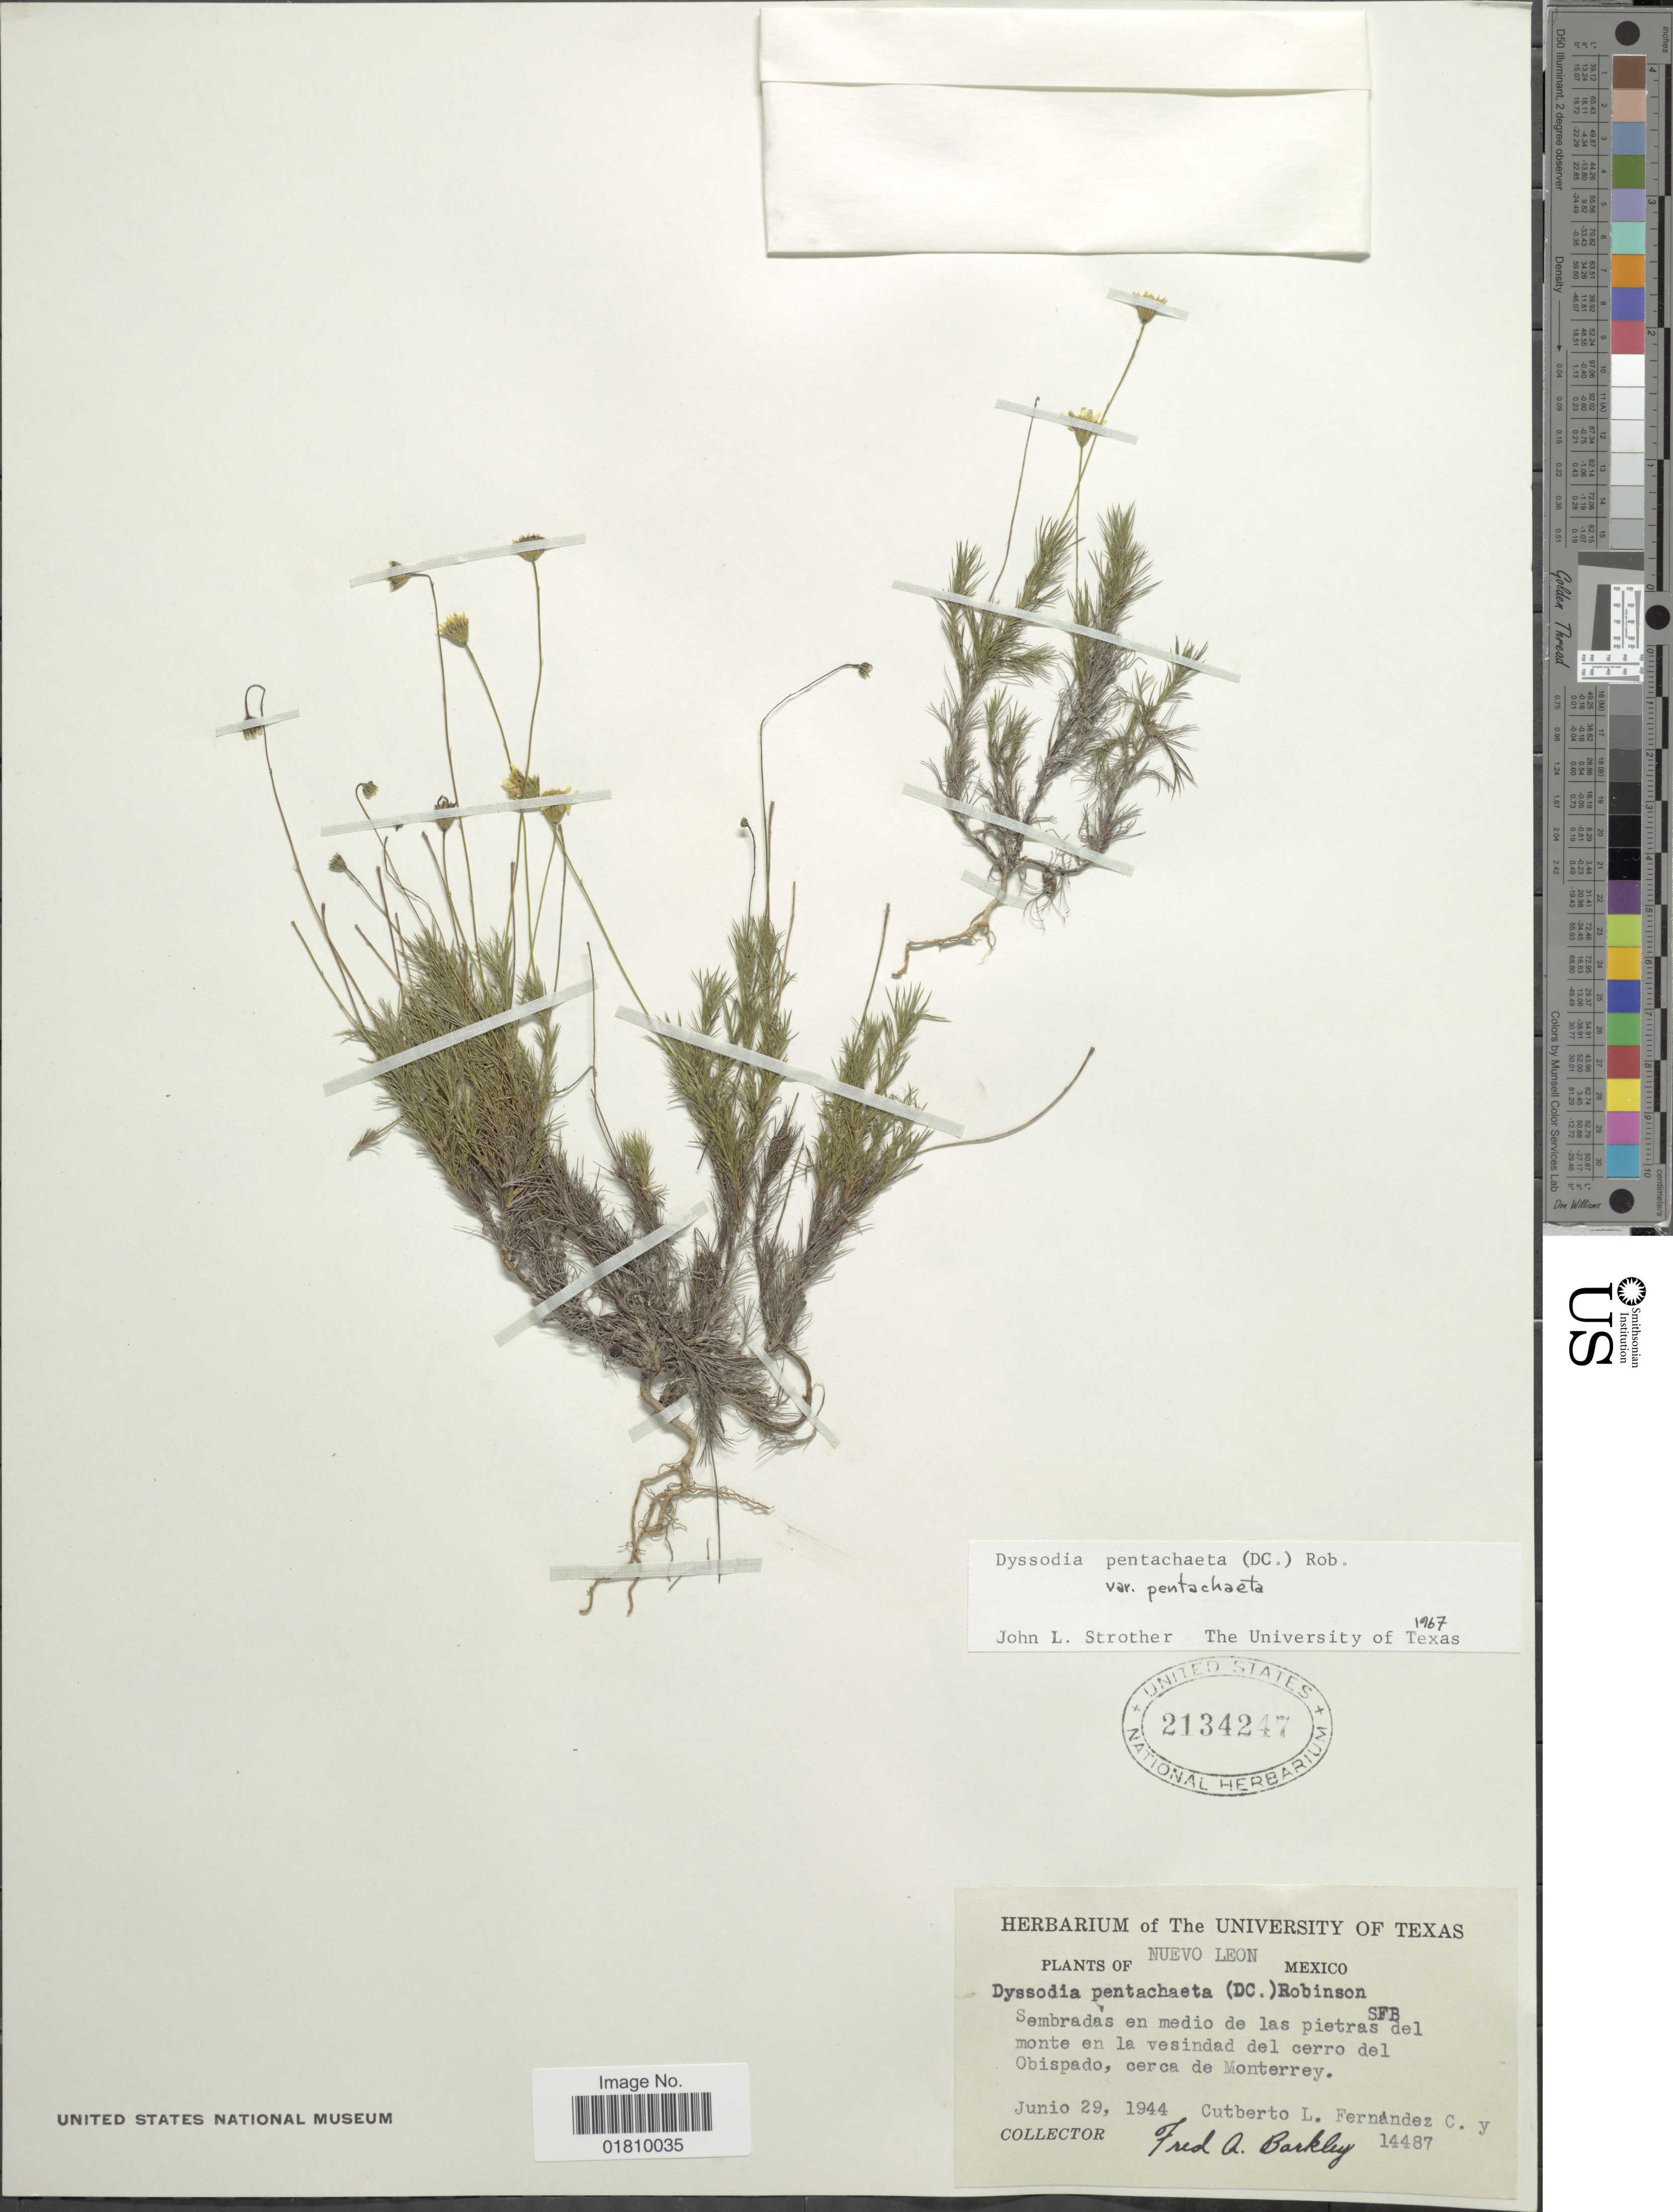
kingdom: Plantae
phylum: Tracheophyta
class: Magnoliopsida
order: Asterales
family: Asteraceae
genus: Thymophylla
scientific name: Thymophylla pentachaeta var. pentachaeta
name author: (DC.) Small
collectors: F. A. Barkley & C. L. Fernández C.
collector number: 14487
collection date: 1944-06-29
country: Mexico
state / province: Nuevo León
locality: Sembradas en medio de las pietras del monte en la vesindad del cerro del Obispado, cerca de Monterrey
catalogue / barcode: US 2134247